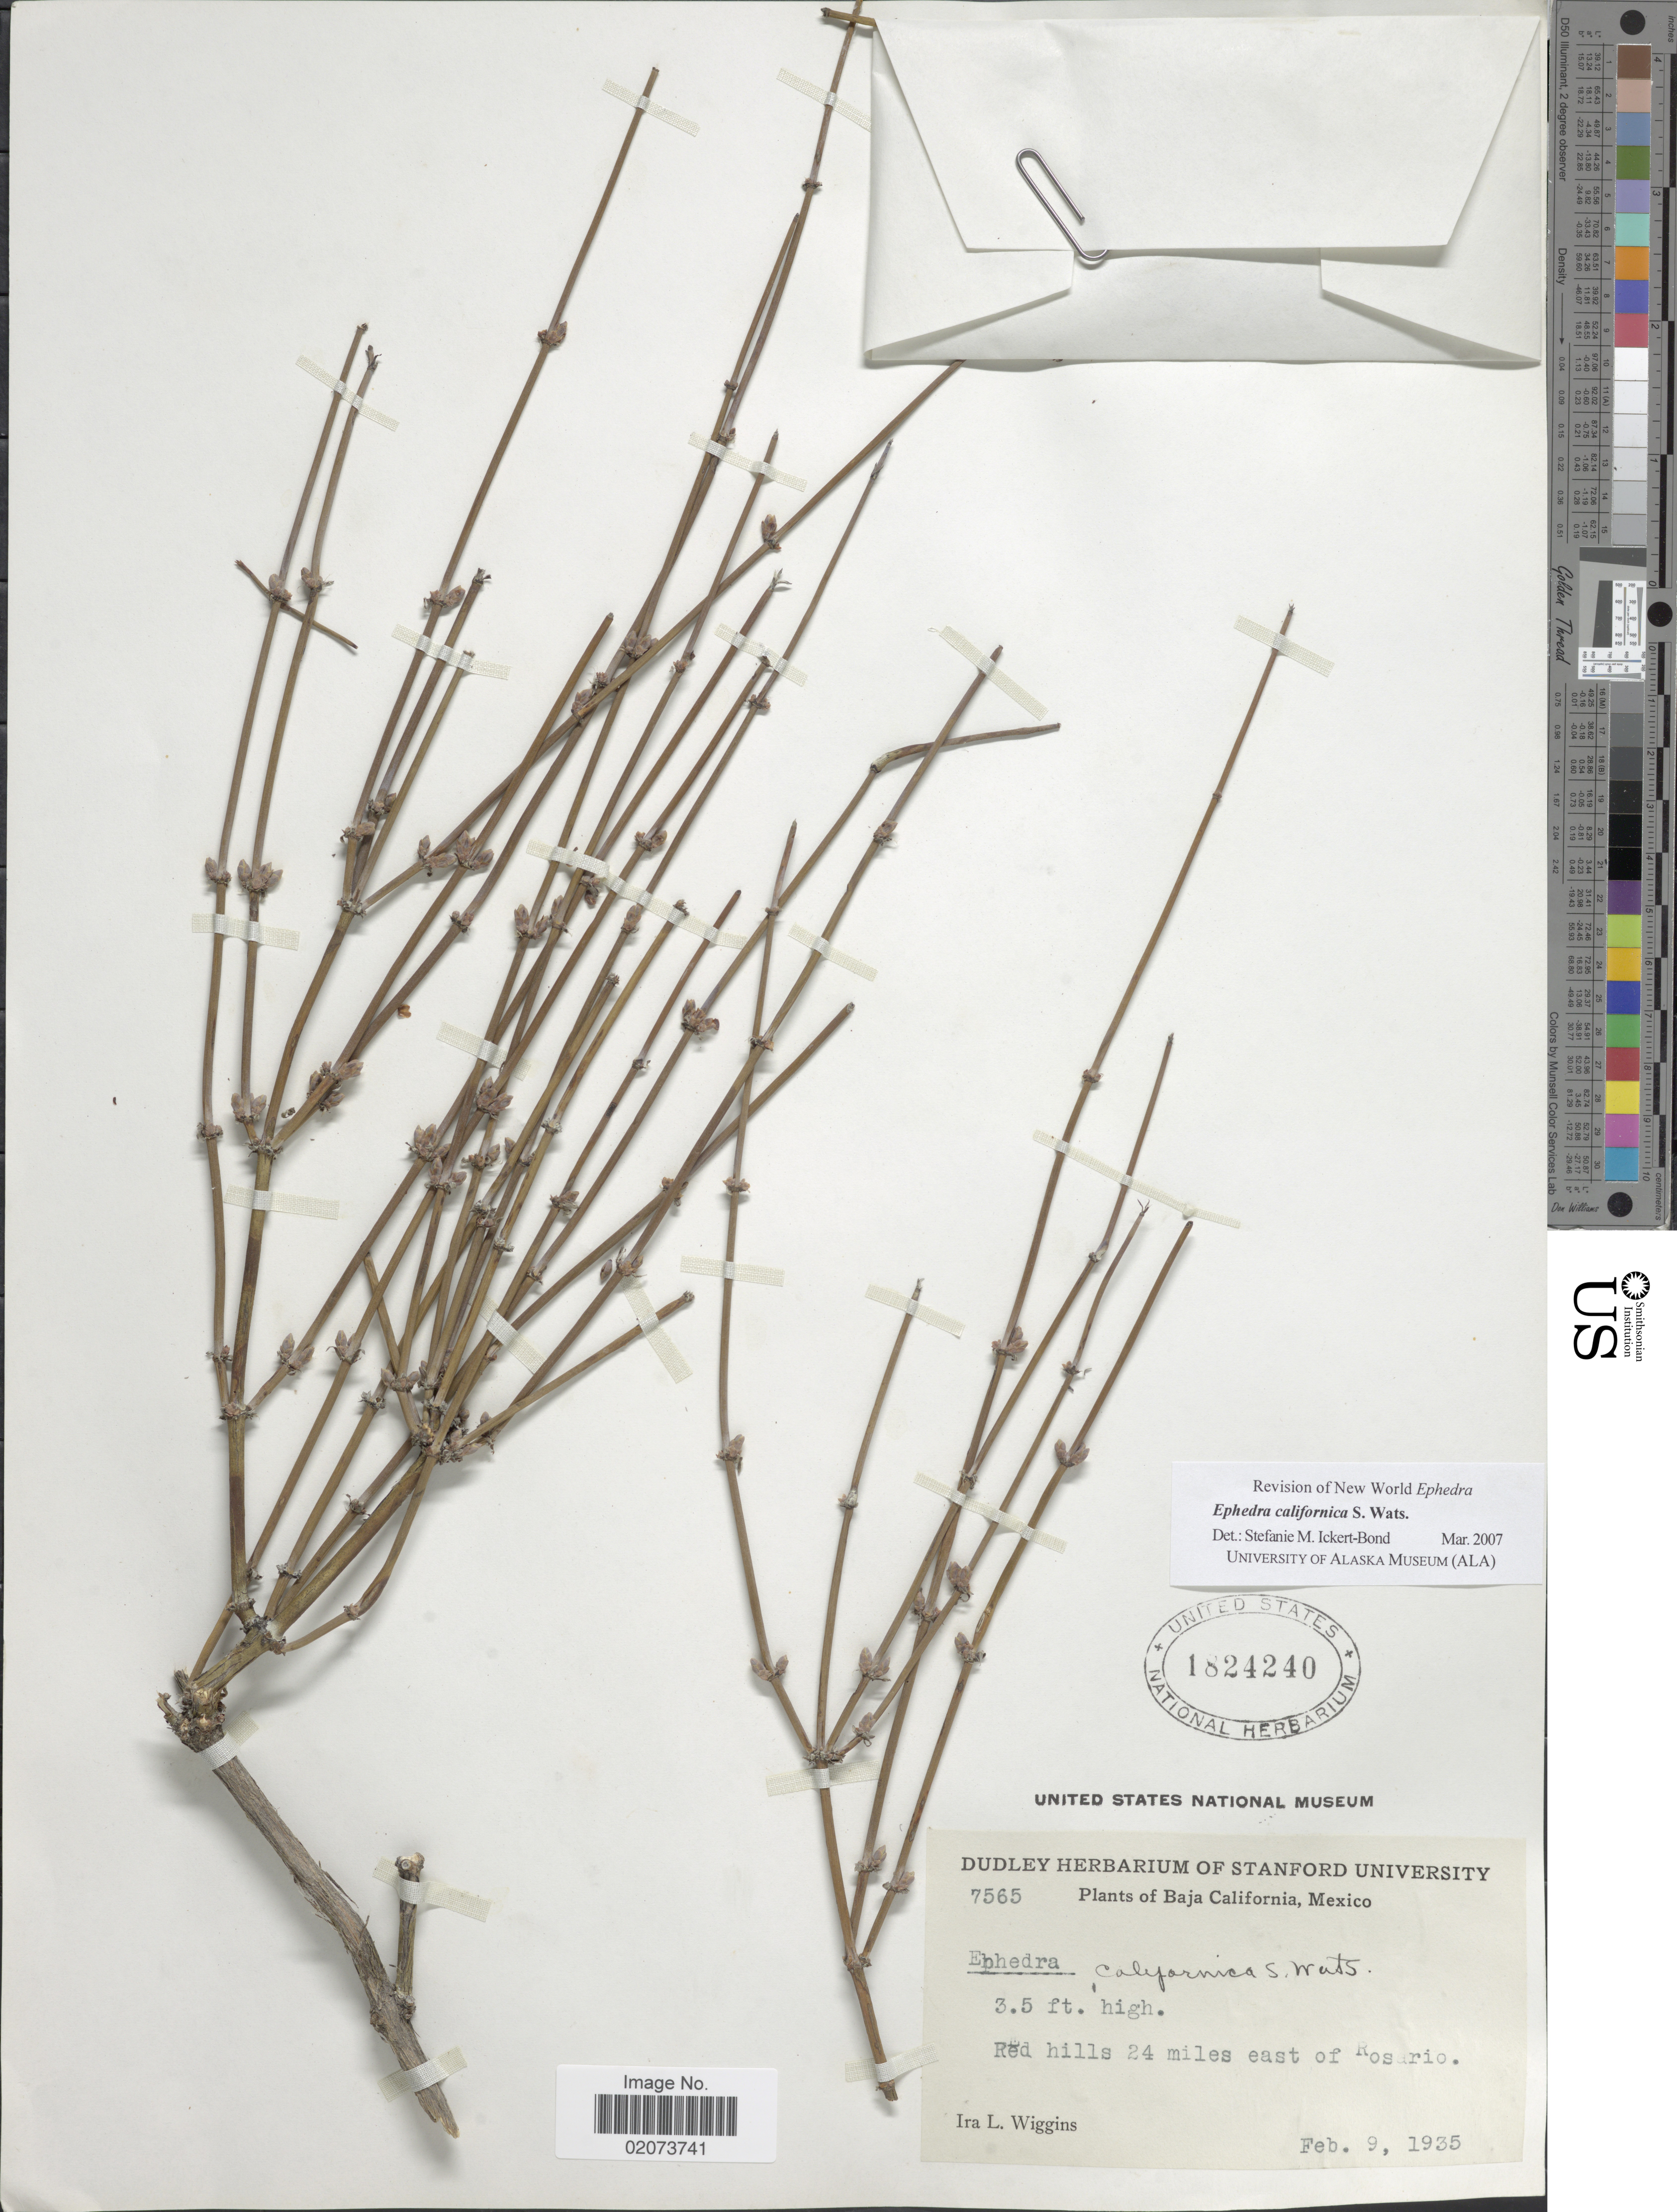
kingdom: Plantae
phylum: Tracheophyta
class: Gnetopsida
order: Ephedrales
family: Ephedraceae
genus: Ephedra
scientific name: Ephedra californica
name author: S. Watson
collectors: I. L. Wiggins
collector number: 7565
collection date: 1935-02-09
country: Mexico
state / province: Baja California Norte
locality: Red hills, 24 miles east of Rosario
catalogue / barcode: US 1824240